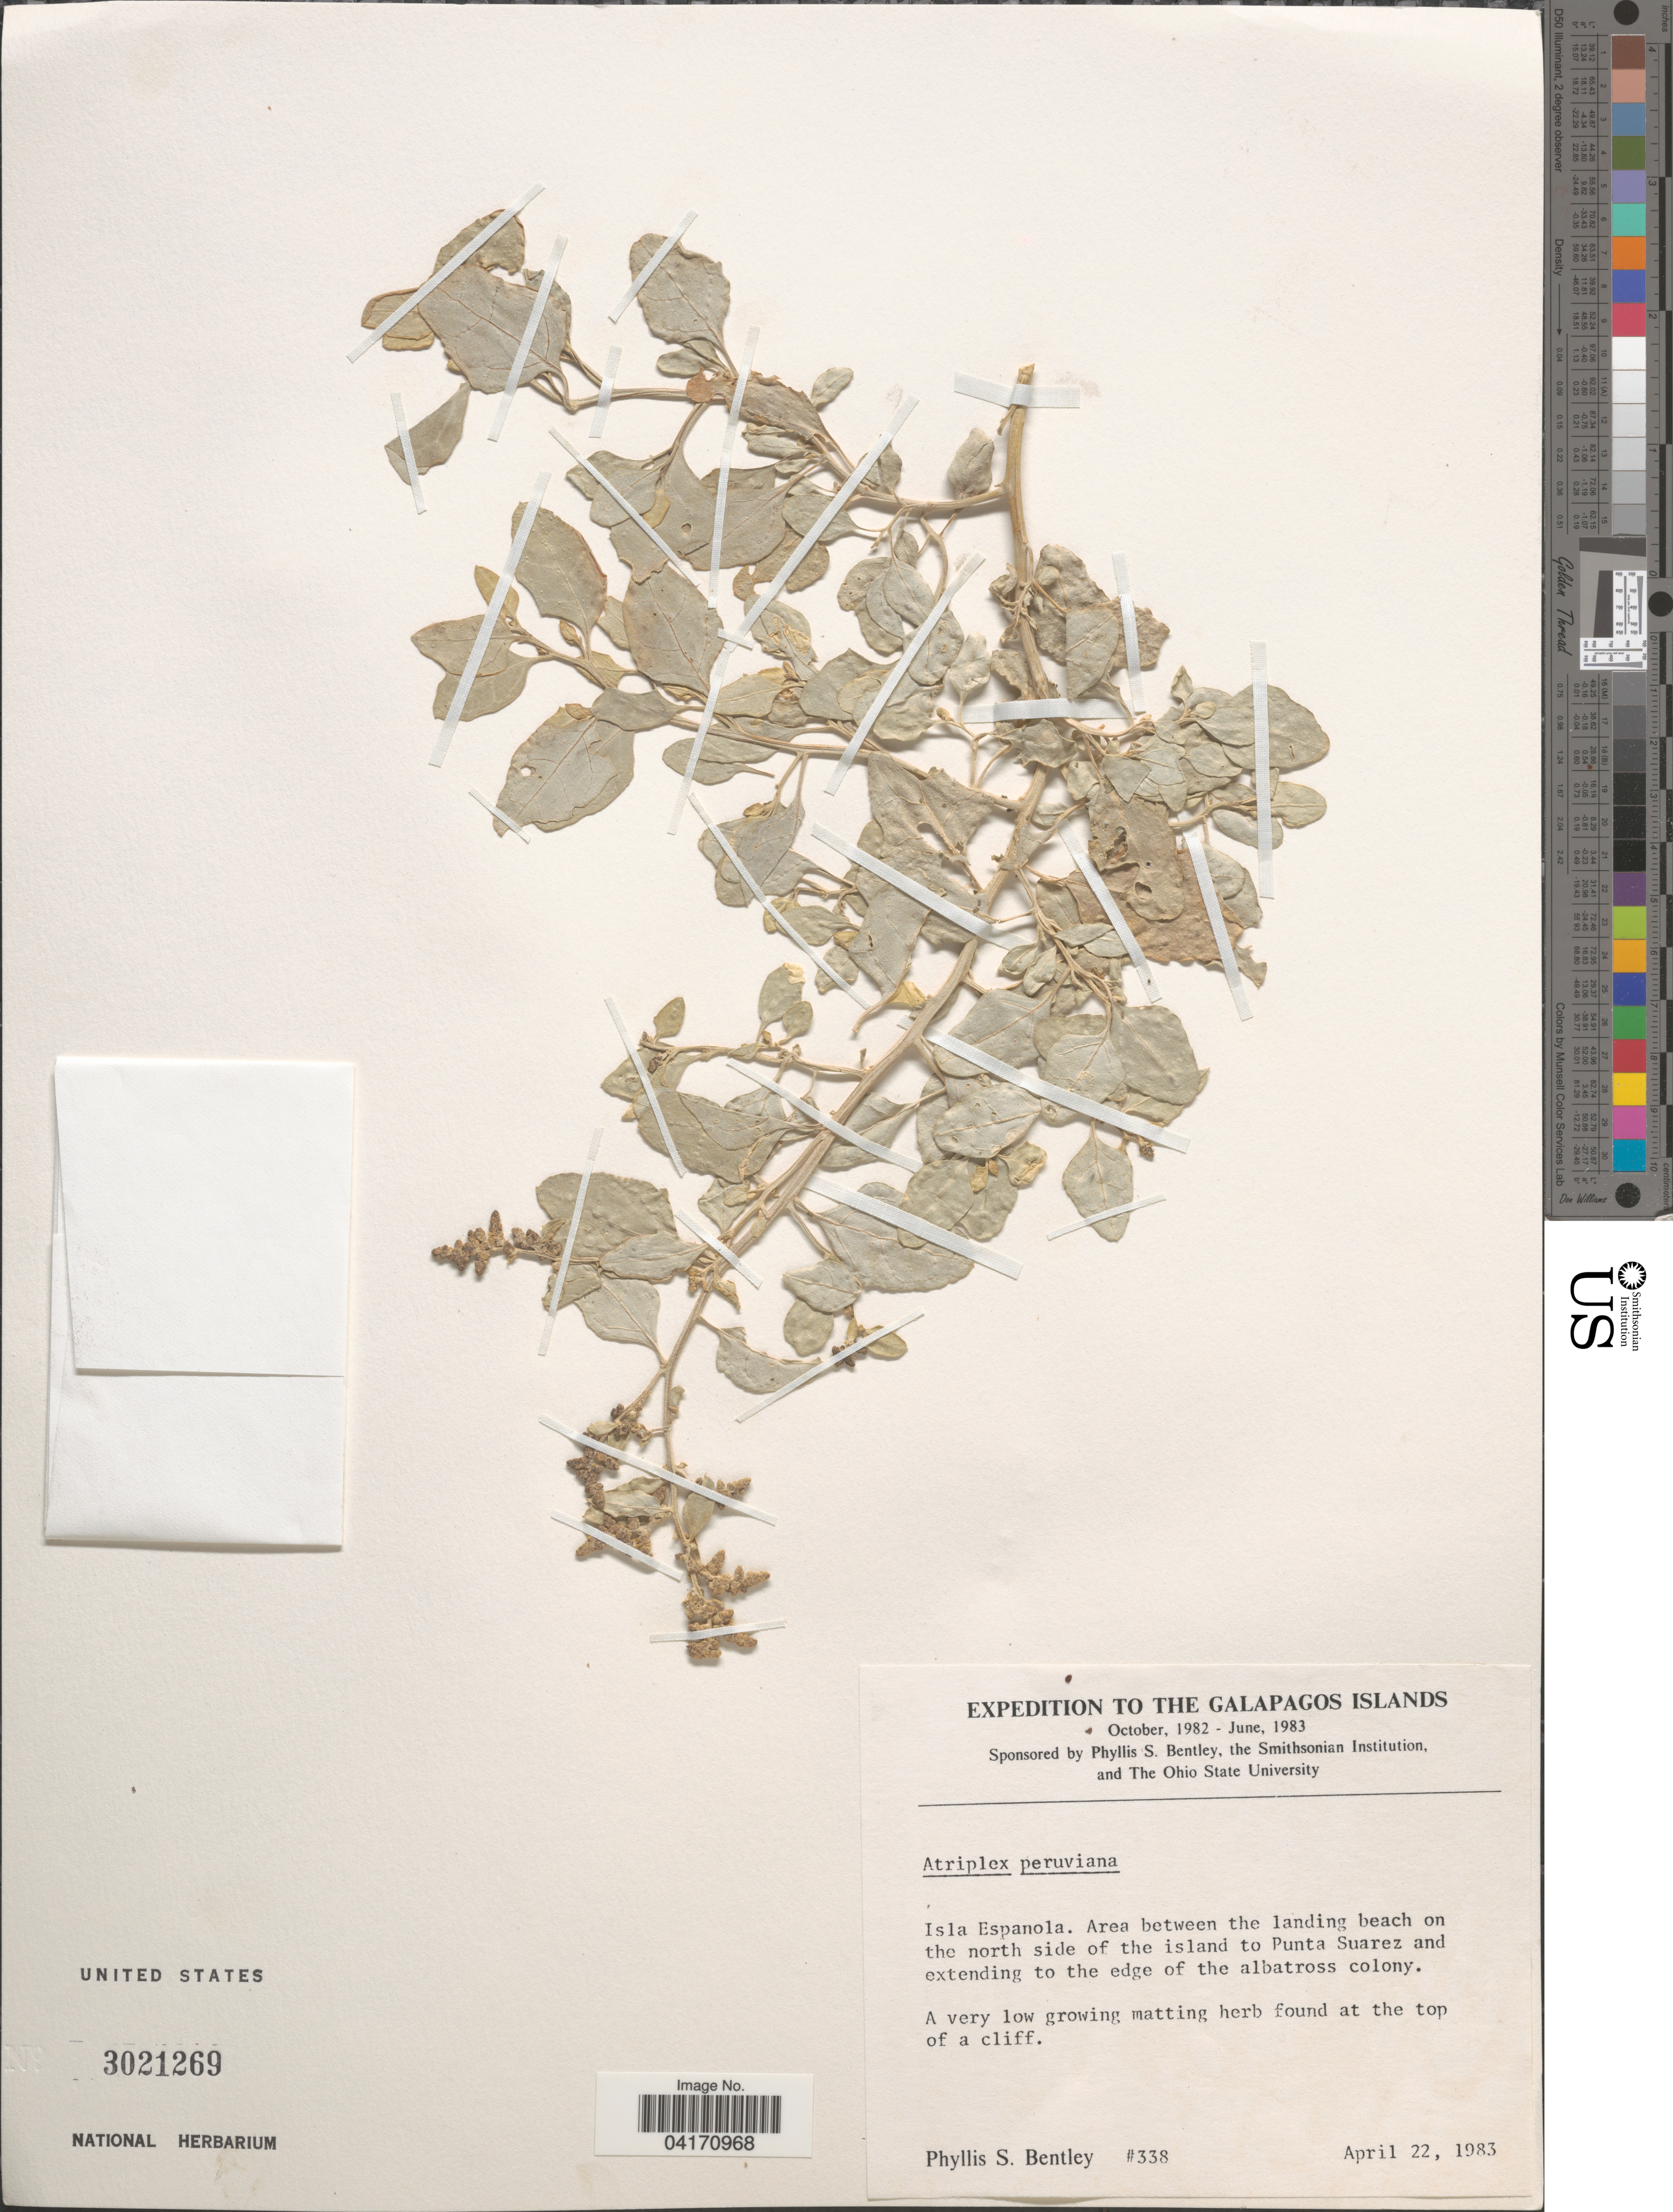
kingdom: Plantae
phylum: Tracheophyta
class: Magnoliopsida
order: Caryophyllales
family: Amaranthaceae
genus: Atriplex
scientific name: Atriplex peruviana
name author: Moq.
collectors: P. S. Bentley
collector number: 338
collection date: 1983-04-22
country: Ecuador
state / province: Colón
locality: Expedition to the Galapagos Islands. Isla Espanola. Area between the landing beach on the north side of the island to Punta Suarez and extending to the edge of the albatross colony.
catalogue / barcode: US 3021269